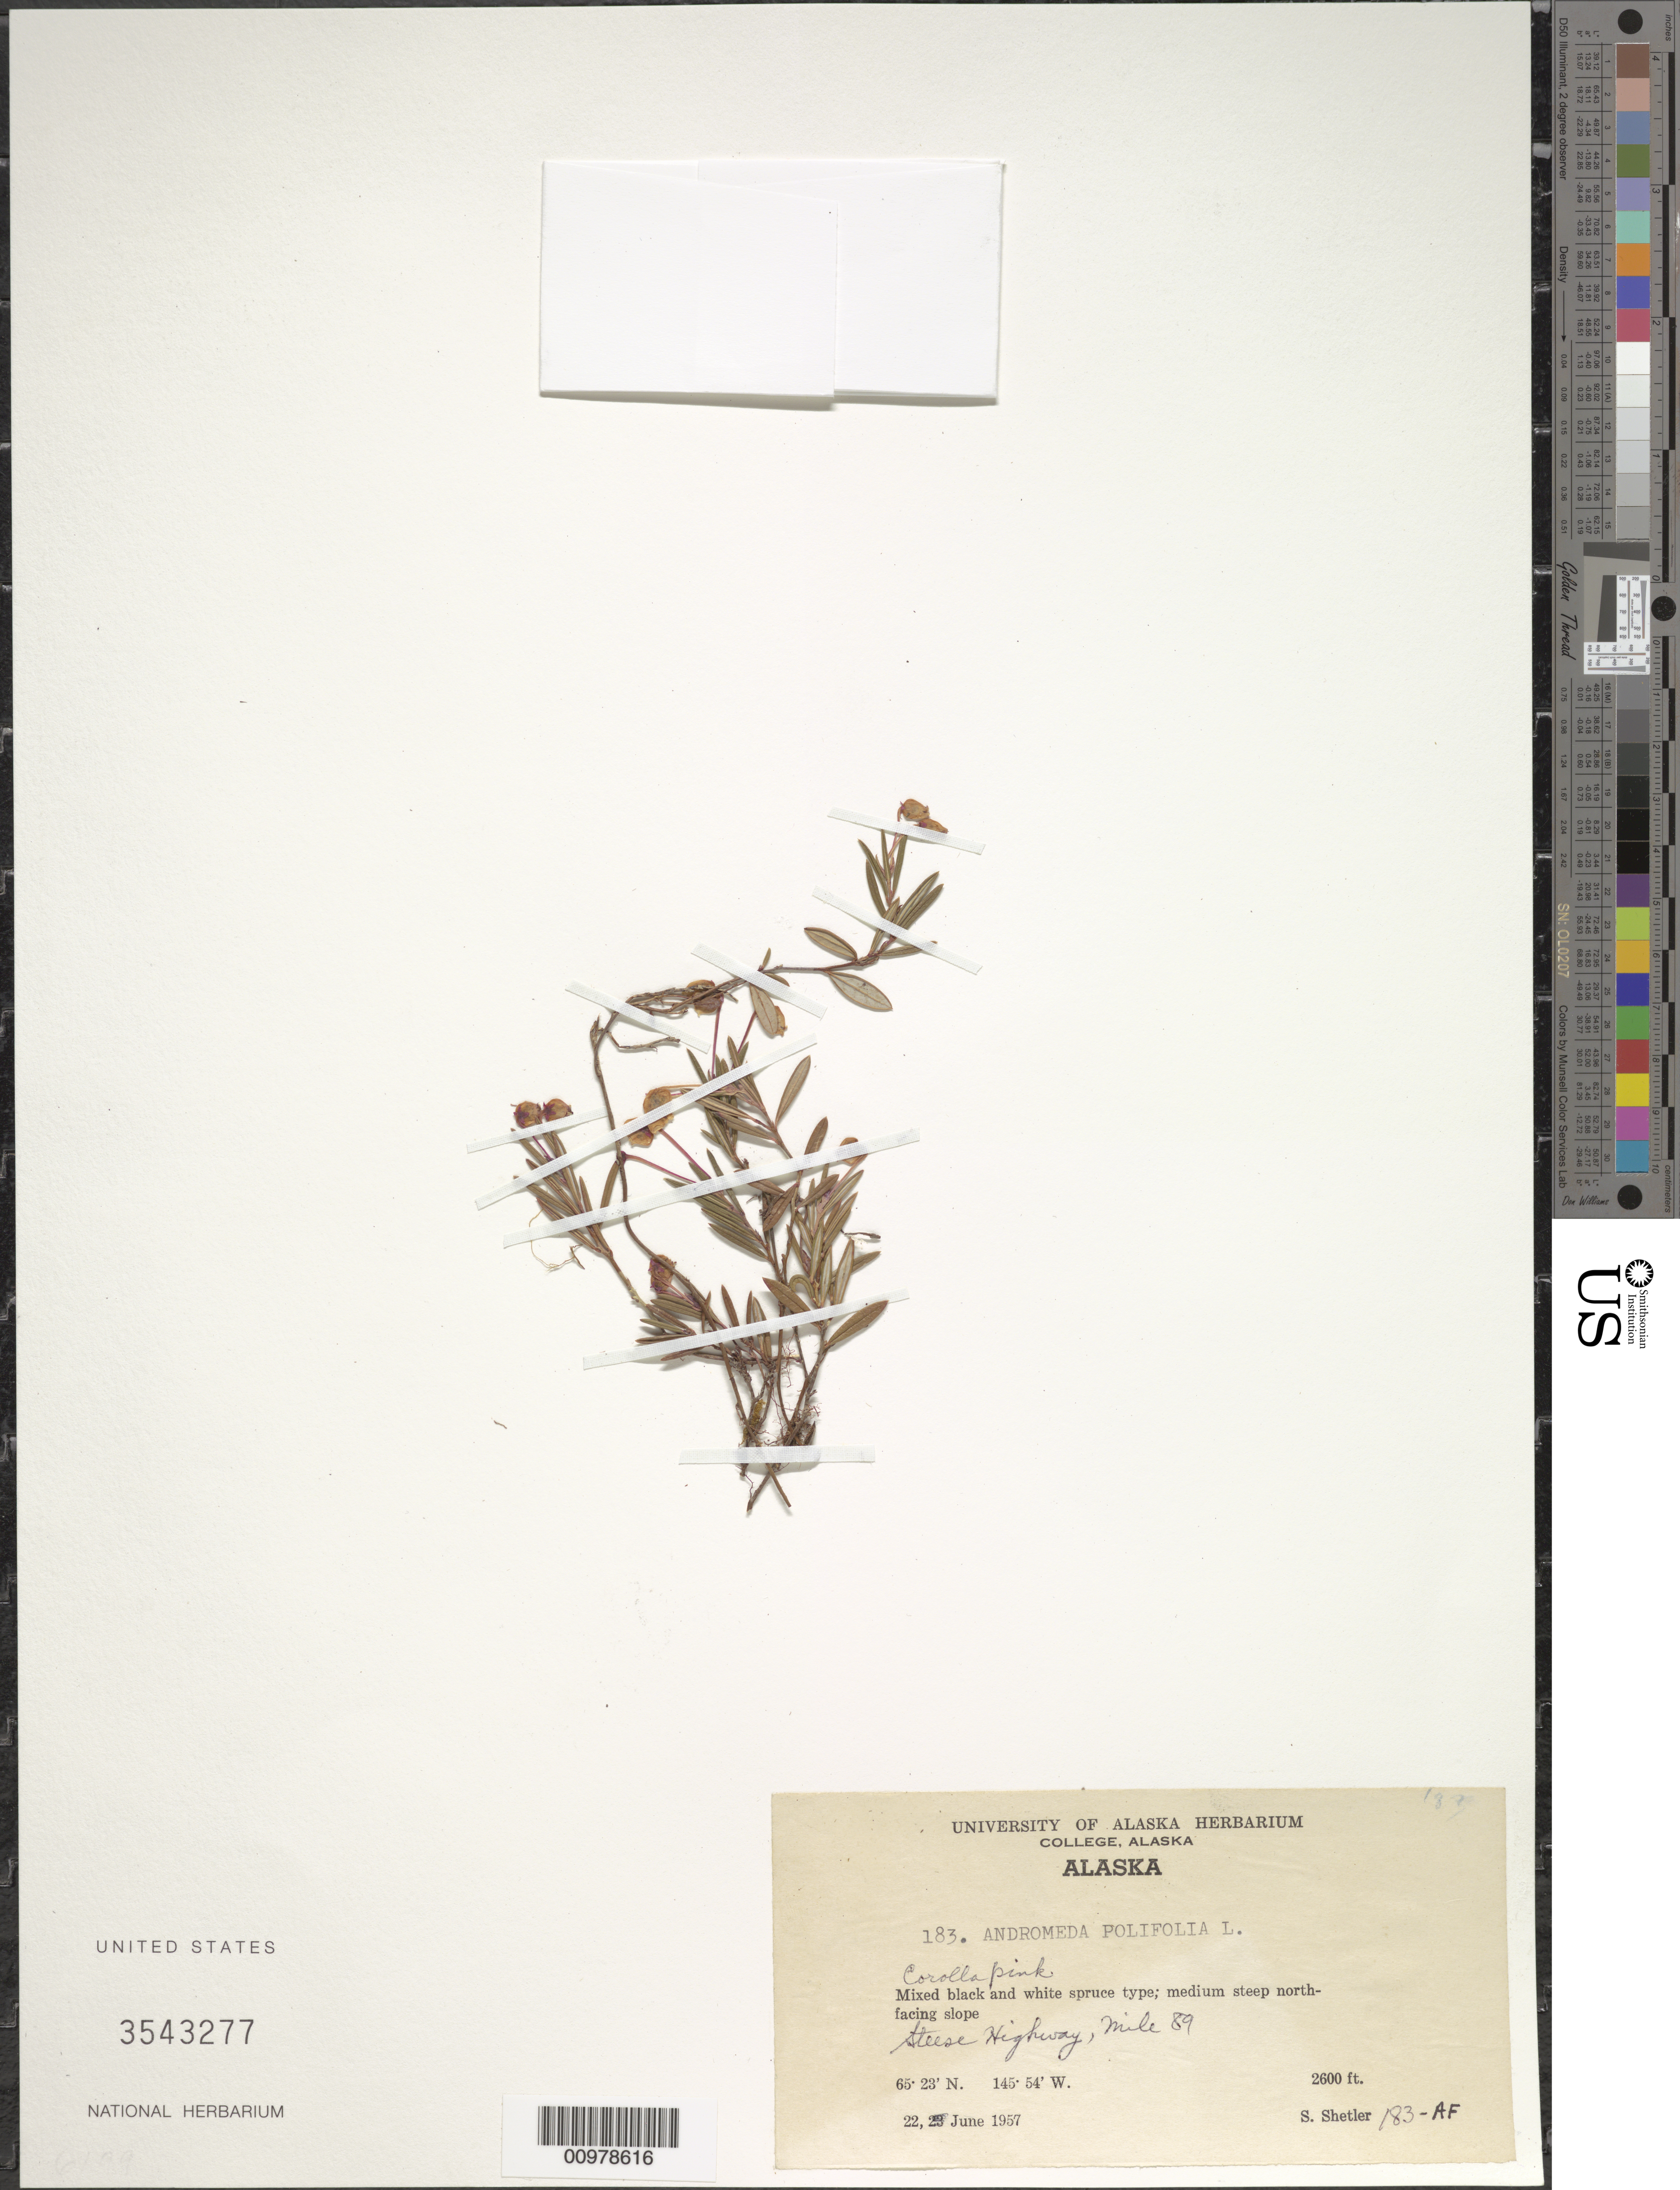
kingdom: Plantae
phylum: Tracheophyta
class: Magnoliopsida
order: Ericales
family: Ericaceae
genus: Andromeda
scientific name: Andromeda polifolia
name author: L.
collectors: S. Shetler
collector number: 183-AF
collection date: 1957-06-22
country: United States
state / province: Alaska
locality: Steese Highway, mile 89.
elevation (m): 792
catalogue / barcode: US 3543277